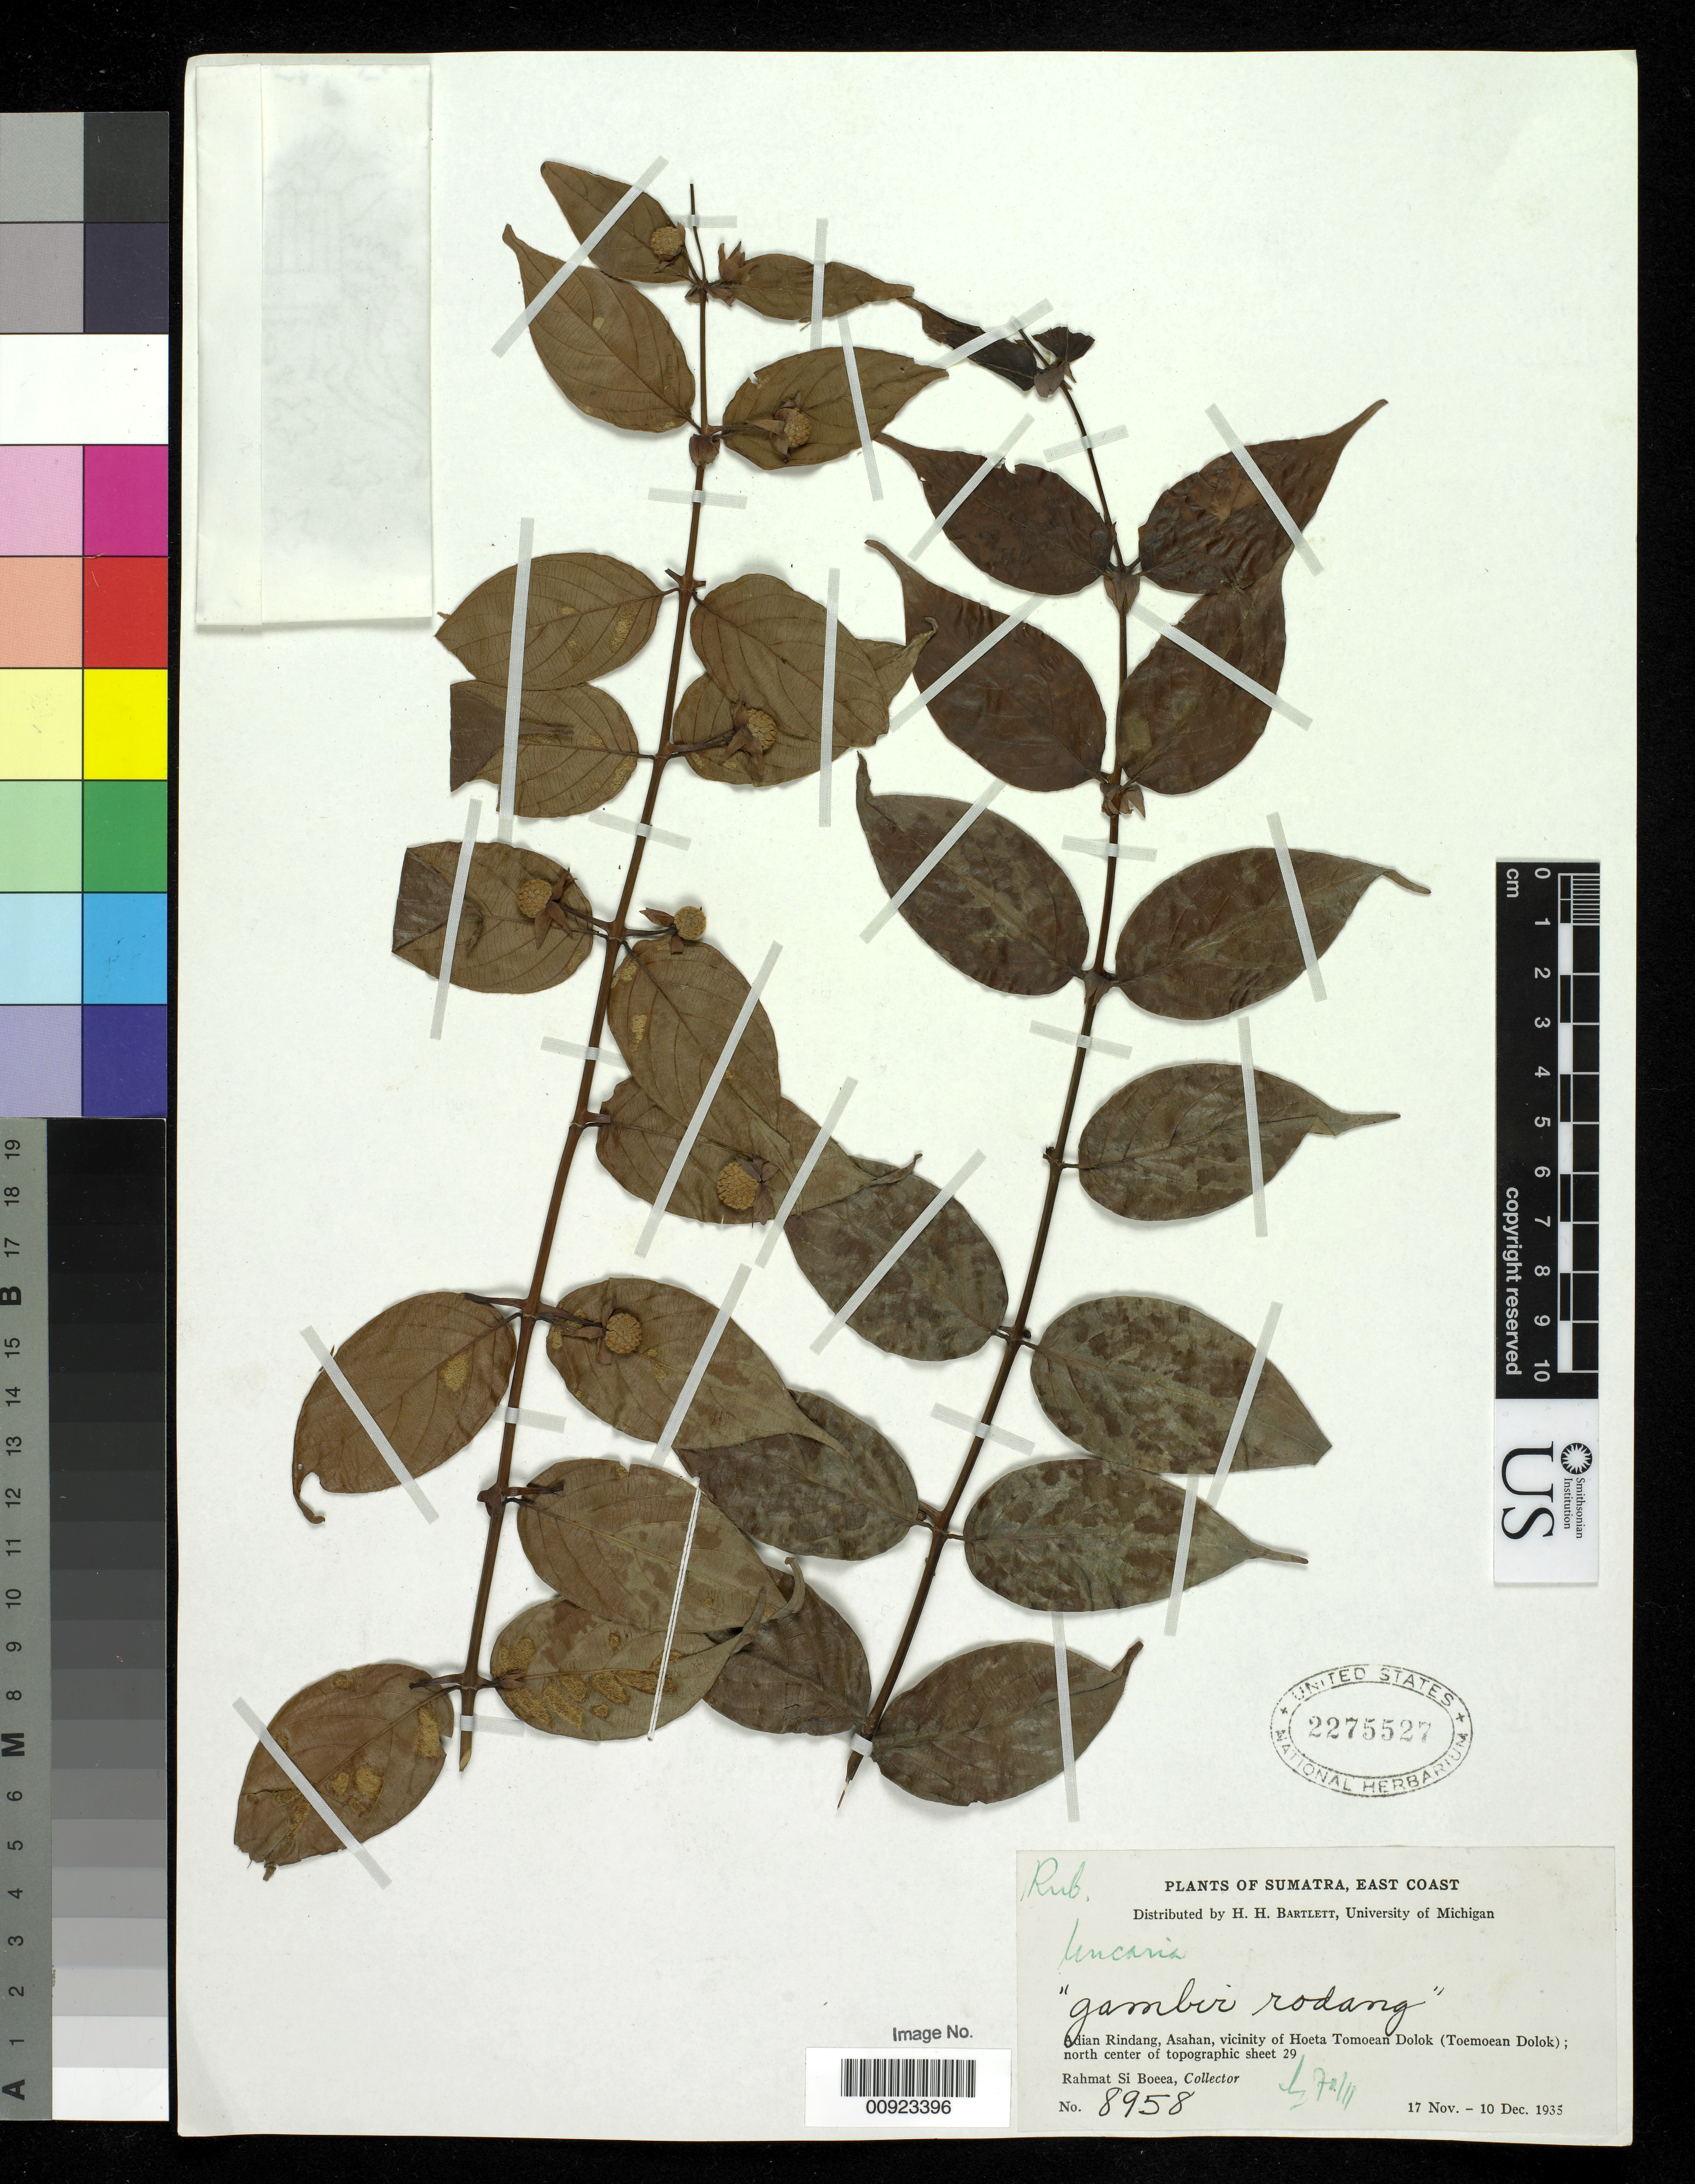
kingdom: Plantae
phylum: Tracheophyta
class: Magnoliopsida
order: Gentianales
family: Rubiaceae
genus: Uncaria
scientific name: Uncaria sp.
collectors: Rahmat Si Boeea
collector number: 8958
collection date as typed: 17 Nov 1935 to 10 Dec 1935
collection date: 1935-11-17/1935-12-10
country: Indonesia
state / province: Sumatra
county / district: Aceh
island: Sumatra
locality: Adian Rindang, Asahan, vicinity of Hoeta Tomoean Dolok (Toemoean Dolok)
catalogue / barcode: US 2275527